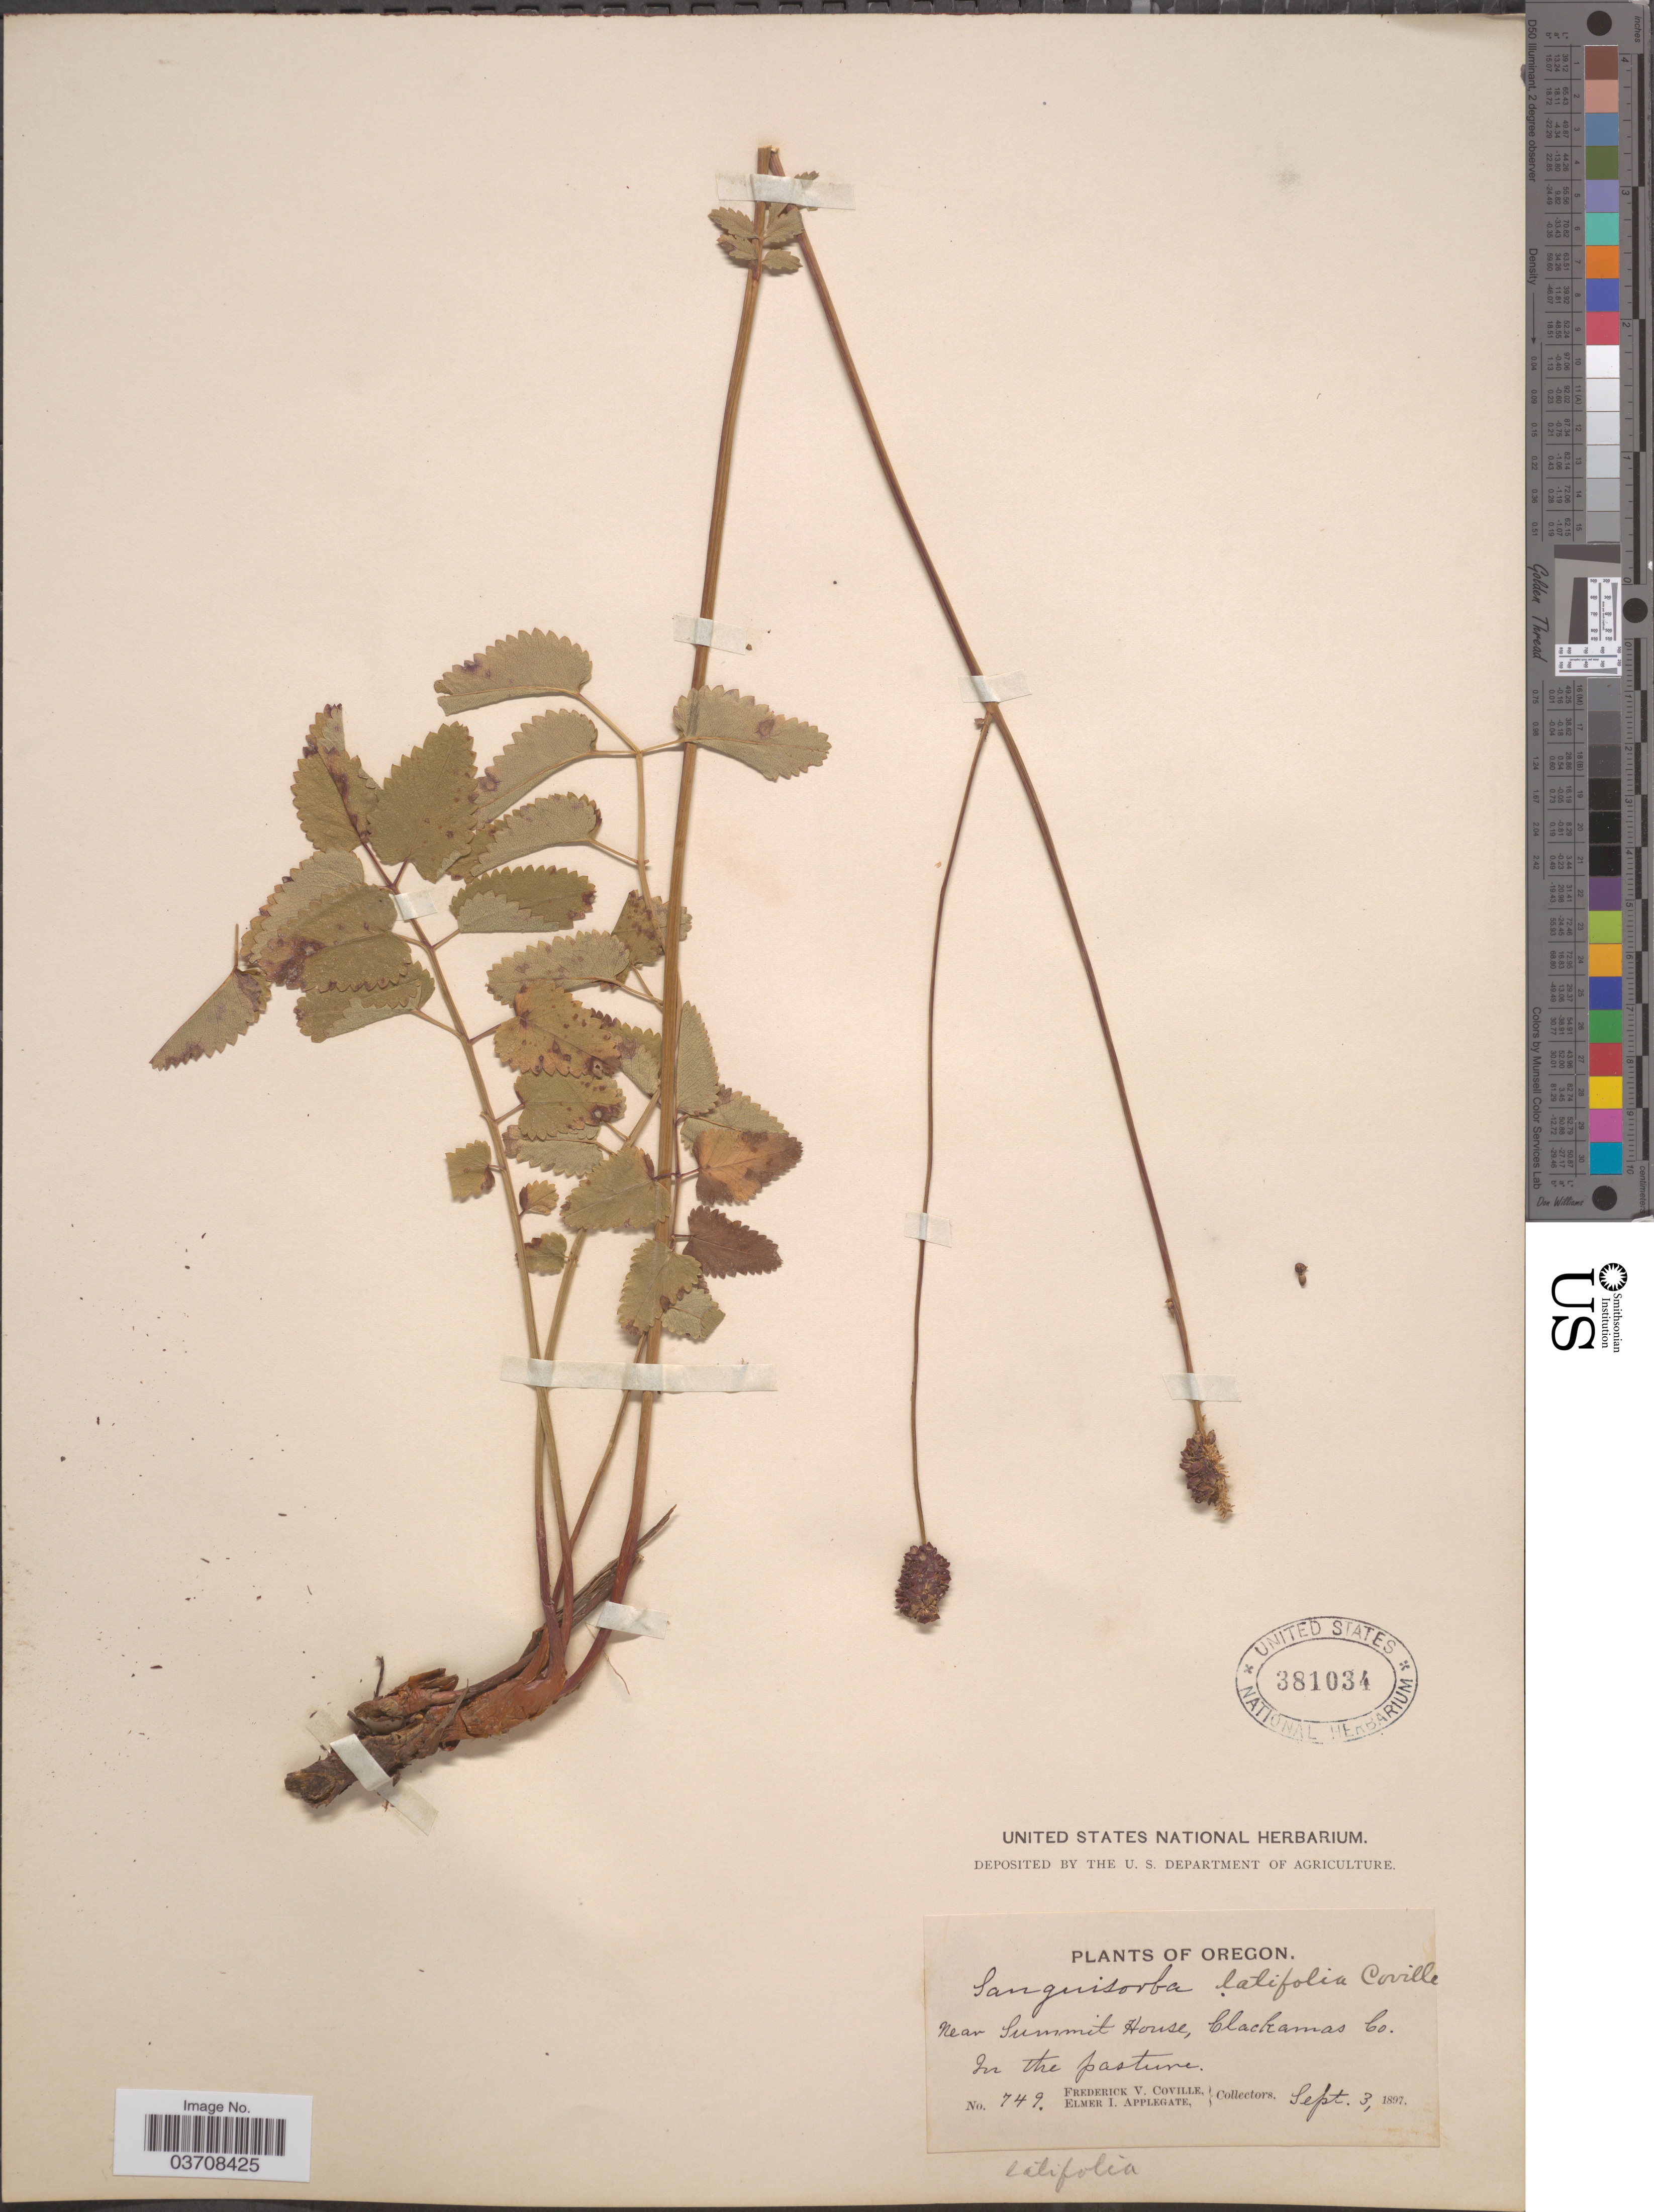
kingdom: Plantae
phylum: Tracheophyta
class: Magnoliopsida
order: Rosales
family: Rosaceae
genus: Sanguisorba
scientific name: Sanguisorba officinalis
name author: L.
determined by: Strong, Mark T., (BOT), Smithsonian Institution - National Museum of Natural History (UNITED STATES)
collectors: F. V. Coville & E. I. Applegate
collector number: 749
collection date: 1897-09-03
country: United States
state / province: Oregon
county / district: Clackamas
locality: Near Summit House, Clackamas Co. In the pasture.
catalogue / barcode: US 381034